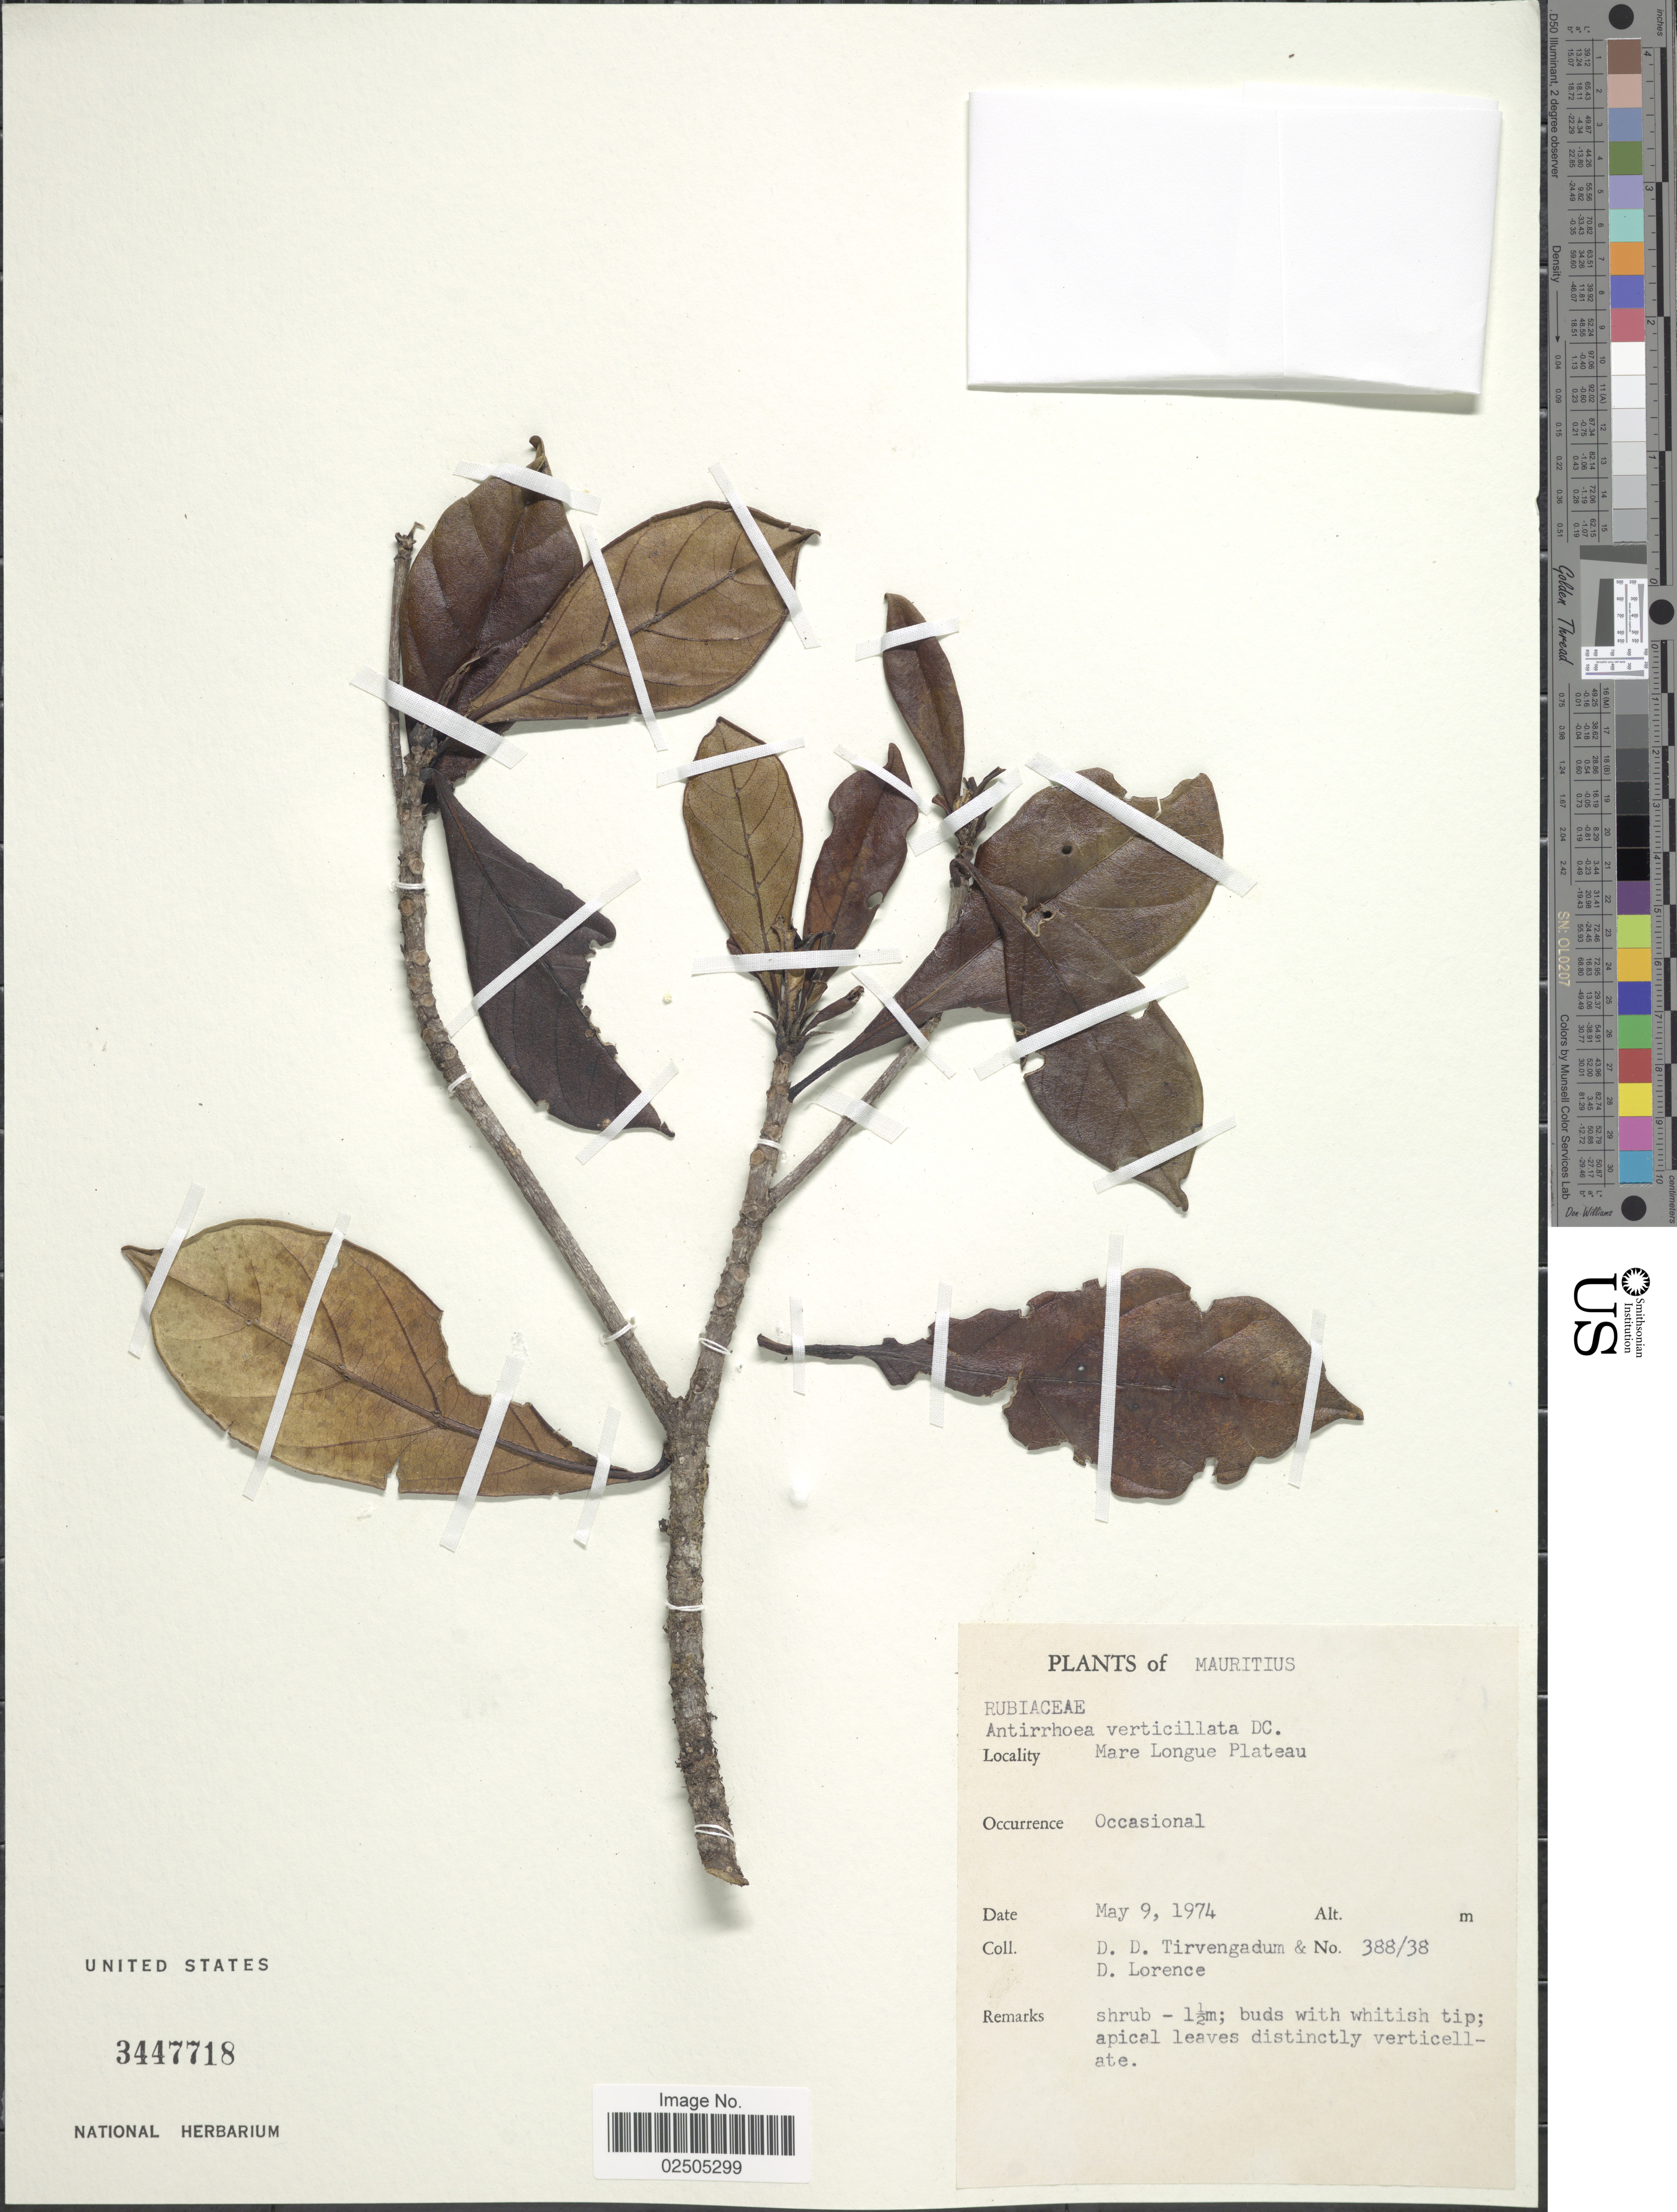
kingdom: Plantae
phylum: Tracheophyta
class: Magnoliopsida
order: Gentianales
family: Rubiaceae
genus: Antirhea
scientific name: Antirhea borbonica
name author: J.F. Gmel.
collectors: D. Tirvengadum & D. Lorence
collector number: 388/38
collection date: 1974-05-09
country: Mauritius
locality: Mare Longue Plateau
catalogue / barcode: US 3447718